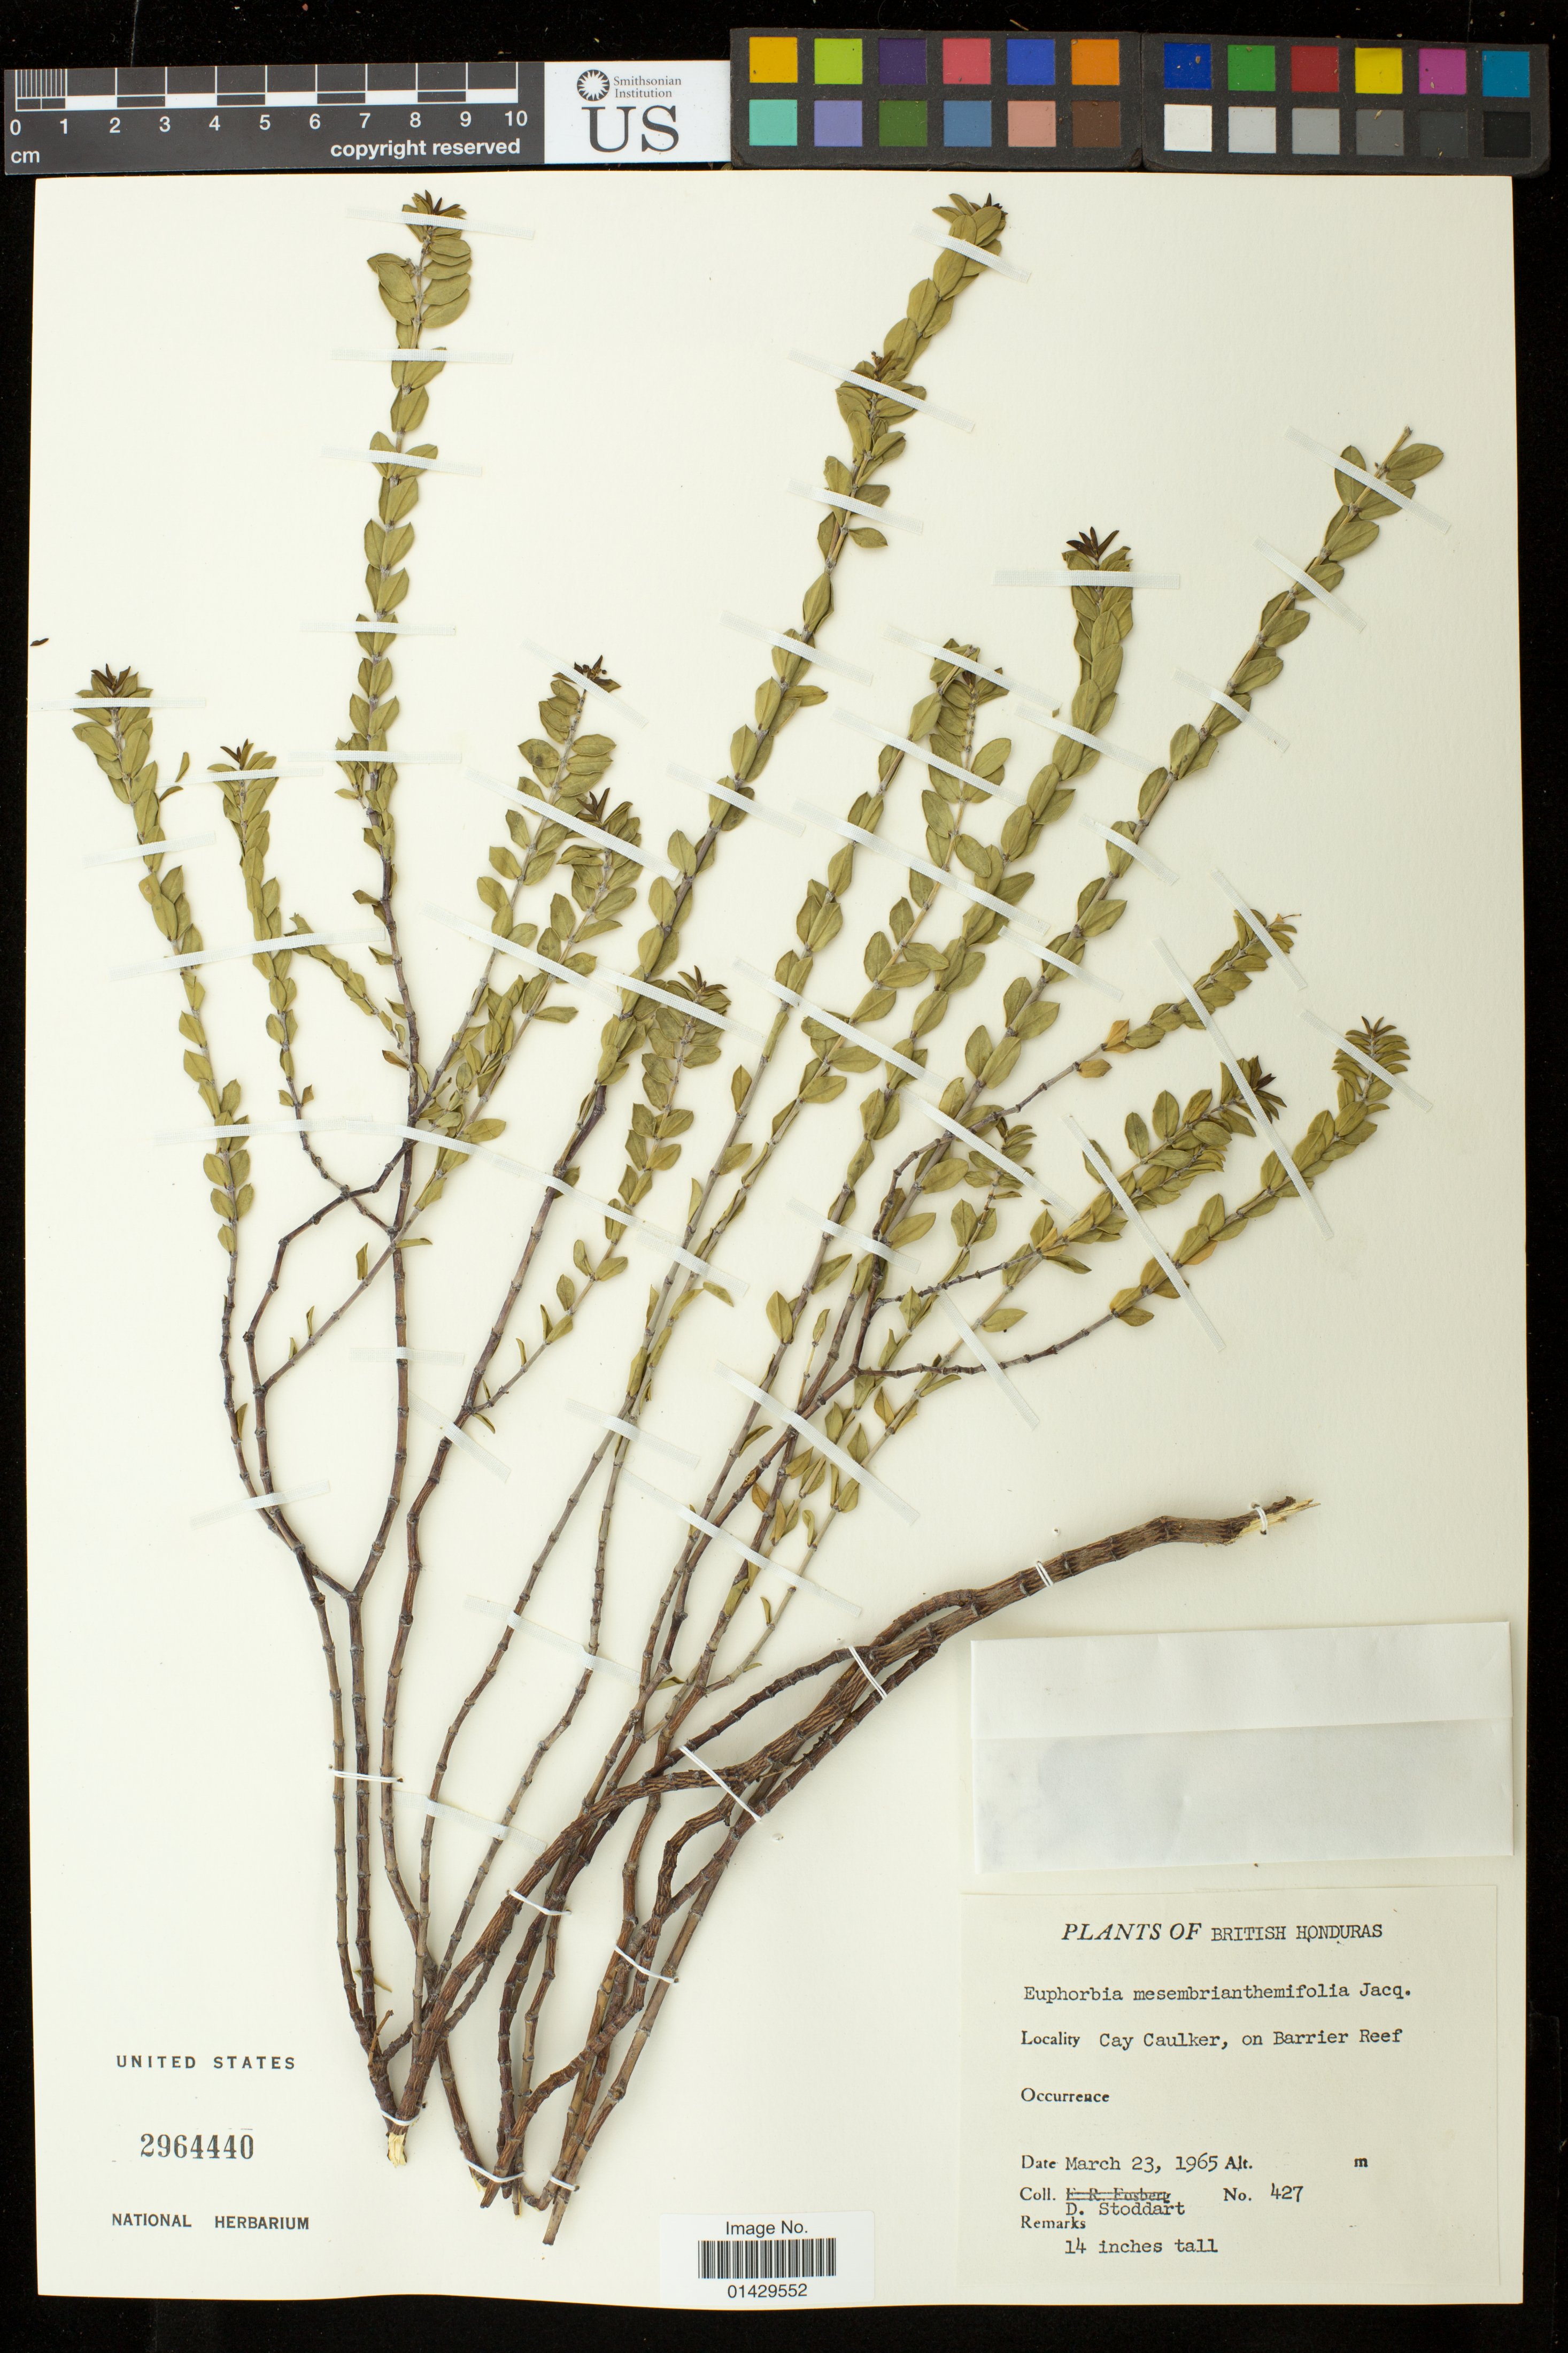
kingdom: Plantae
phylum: Tracheophyta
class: Magnoliopsida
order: Malpighiales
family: Euphorbiaceae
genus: Euphorbia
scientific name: Euphorbia mesembryanthemifolia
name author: Jacq.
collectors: D. Stoddart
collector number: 427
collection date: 1965-03-23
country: Belize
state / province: Belize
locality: Cay Caulker, on Barrier Reef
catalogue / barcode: US 2964440